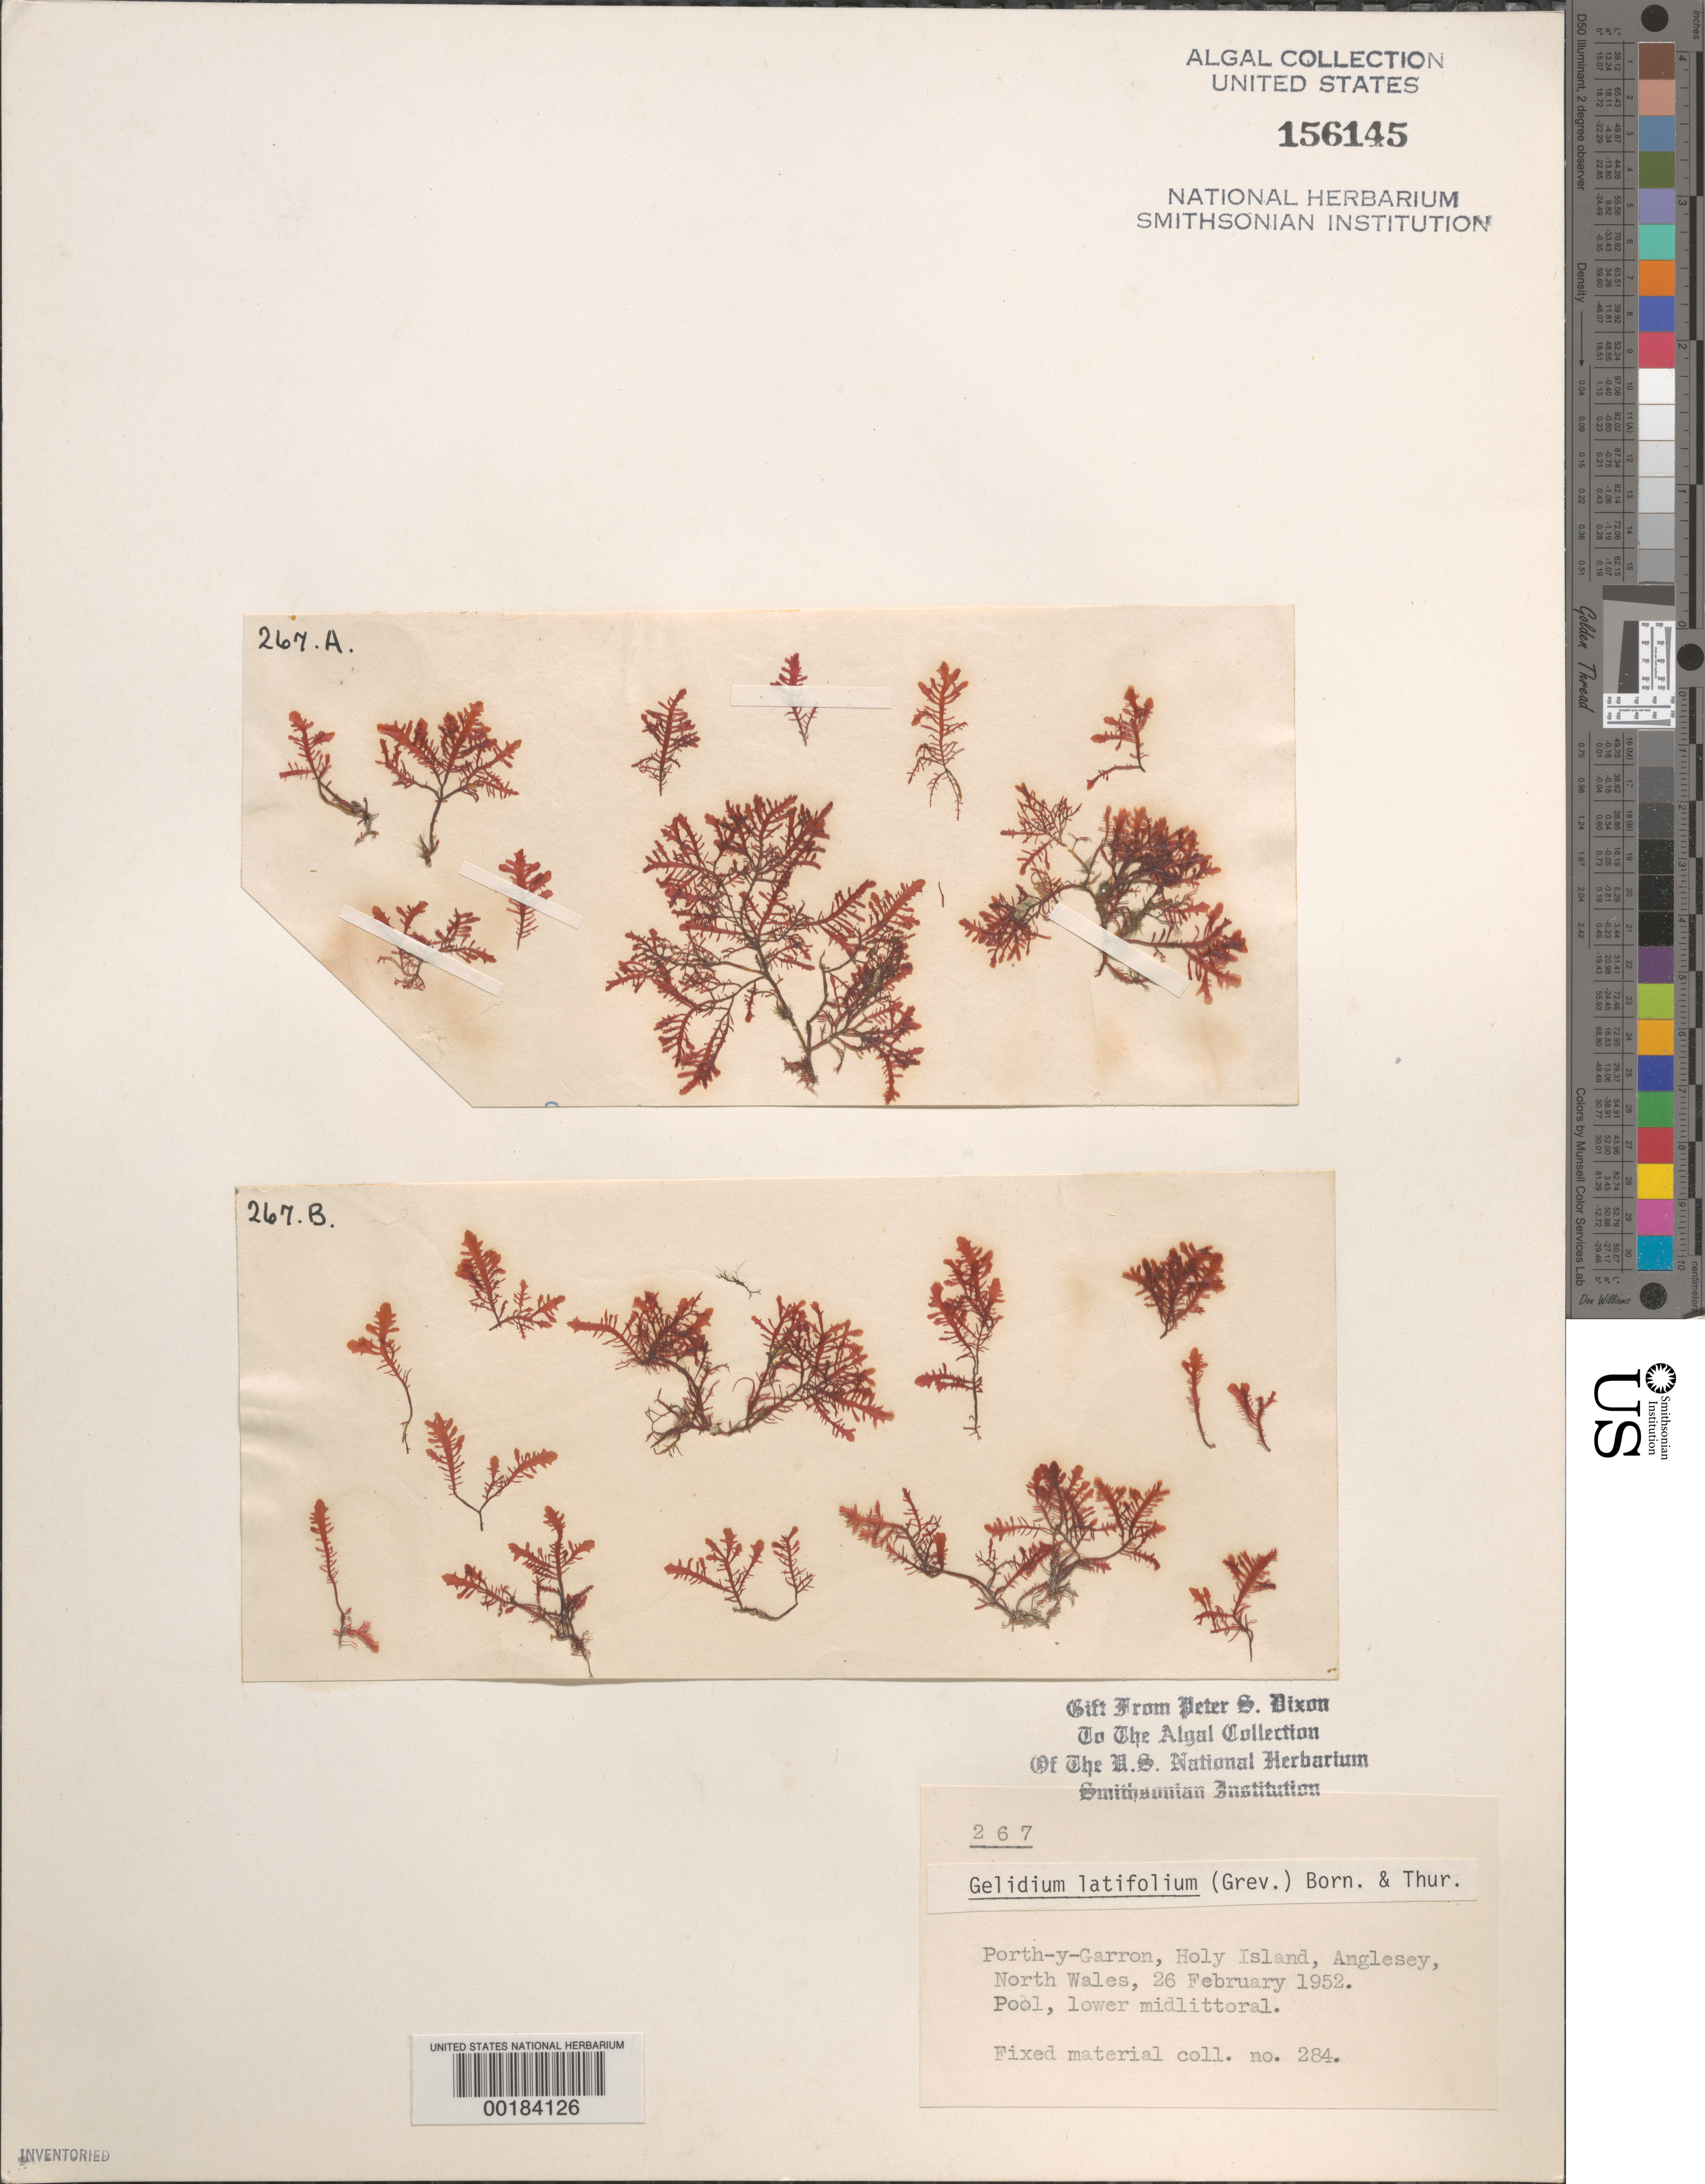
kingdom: Plantae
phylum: Rhodophyta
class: Florideophyceae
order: Gelidiales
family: Gelidiaceae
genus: Gelidium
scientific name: Gelidium spinosum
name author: (S.G. Gmel.) P.C. Silva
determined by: Algae name updating Project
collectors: P. S. Dixon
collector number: PSD 267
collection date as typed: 26 Feb 1952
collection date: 1952-02-26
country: United Kingdom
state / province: Wales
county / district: Gwynedd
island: Anglesey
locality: Porth-y-garron, Holy Island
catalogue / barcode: US 156145